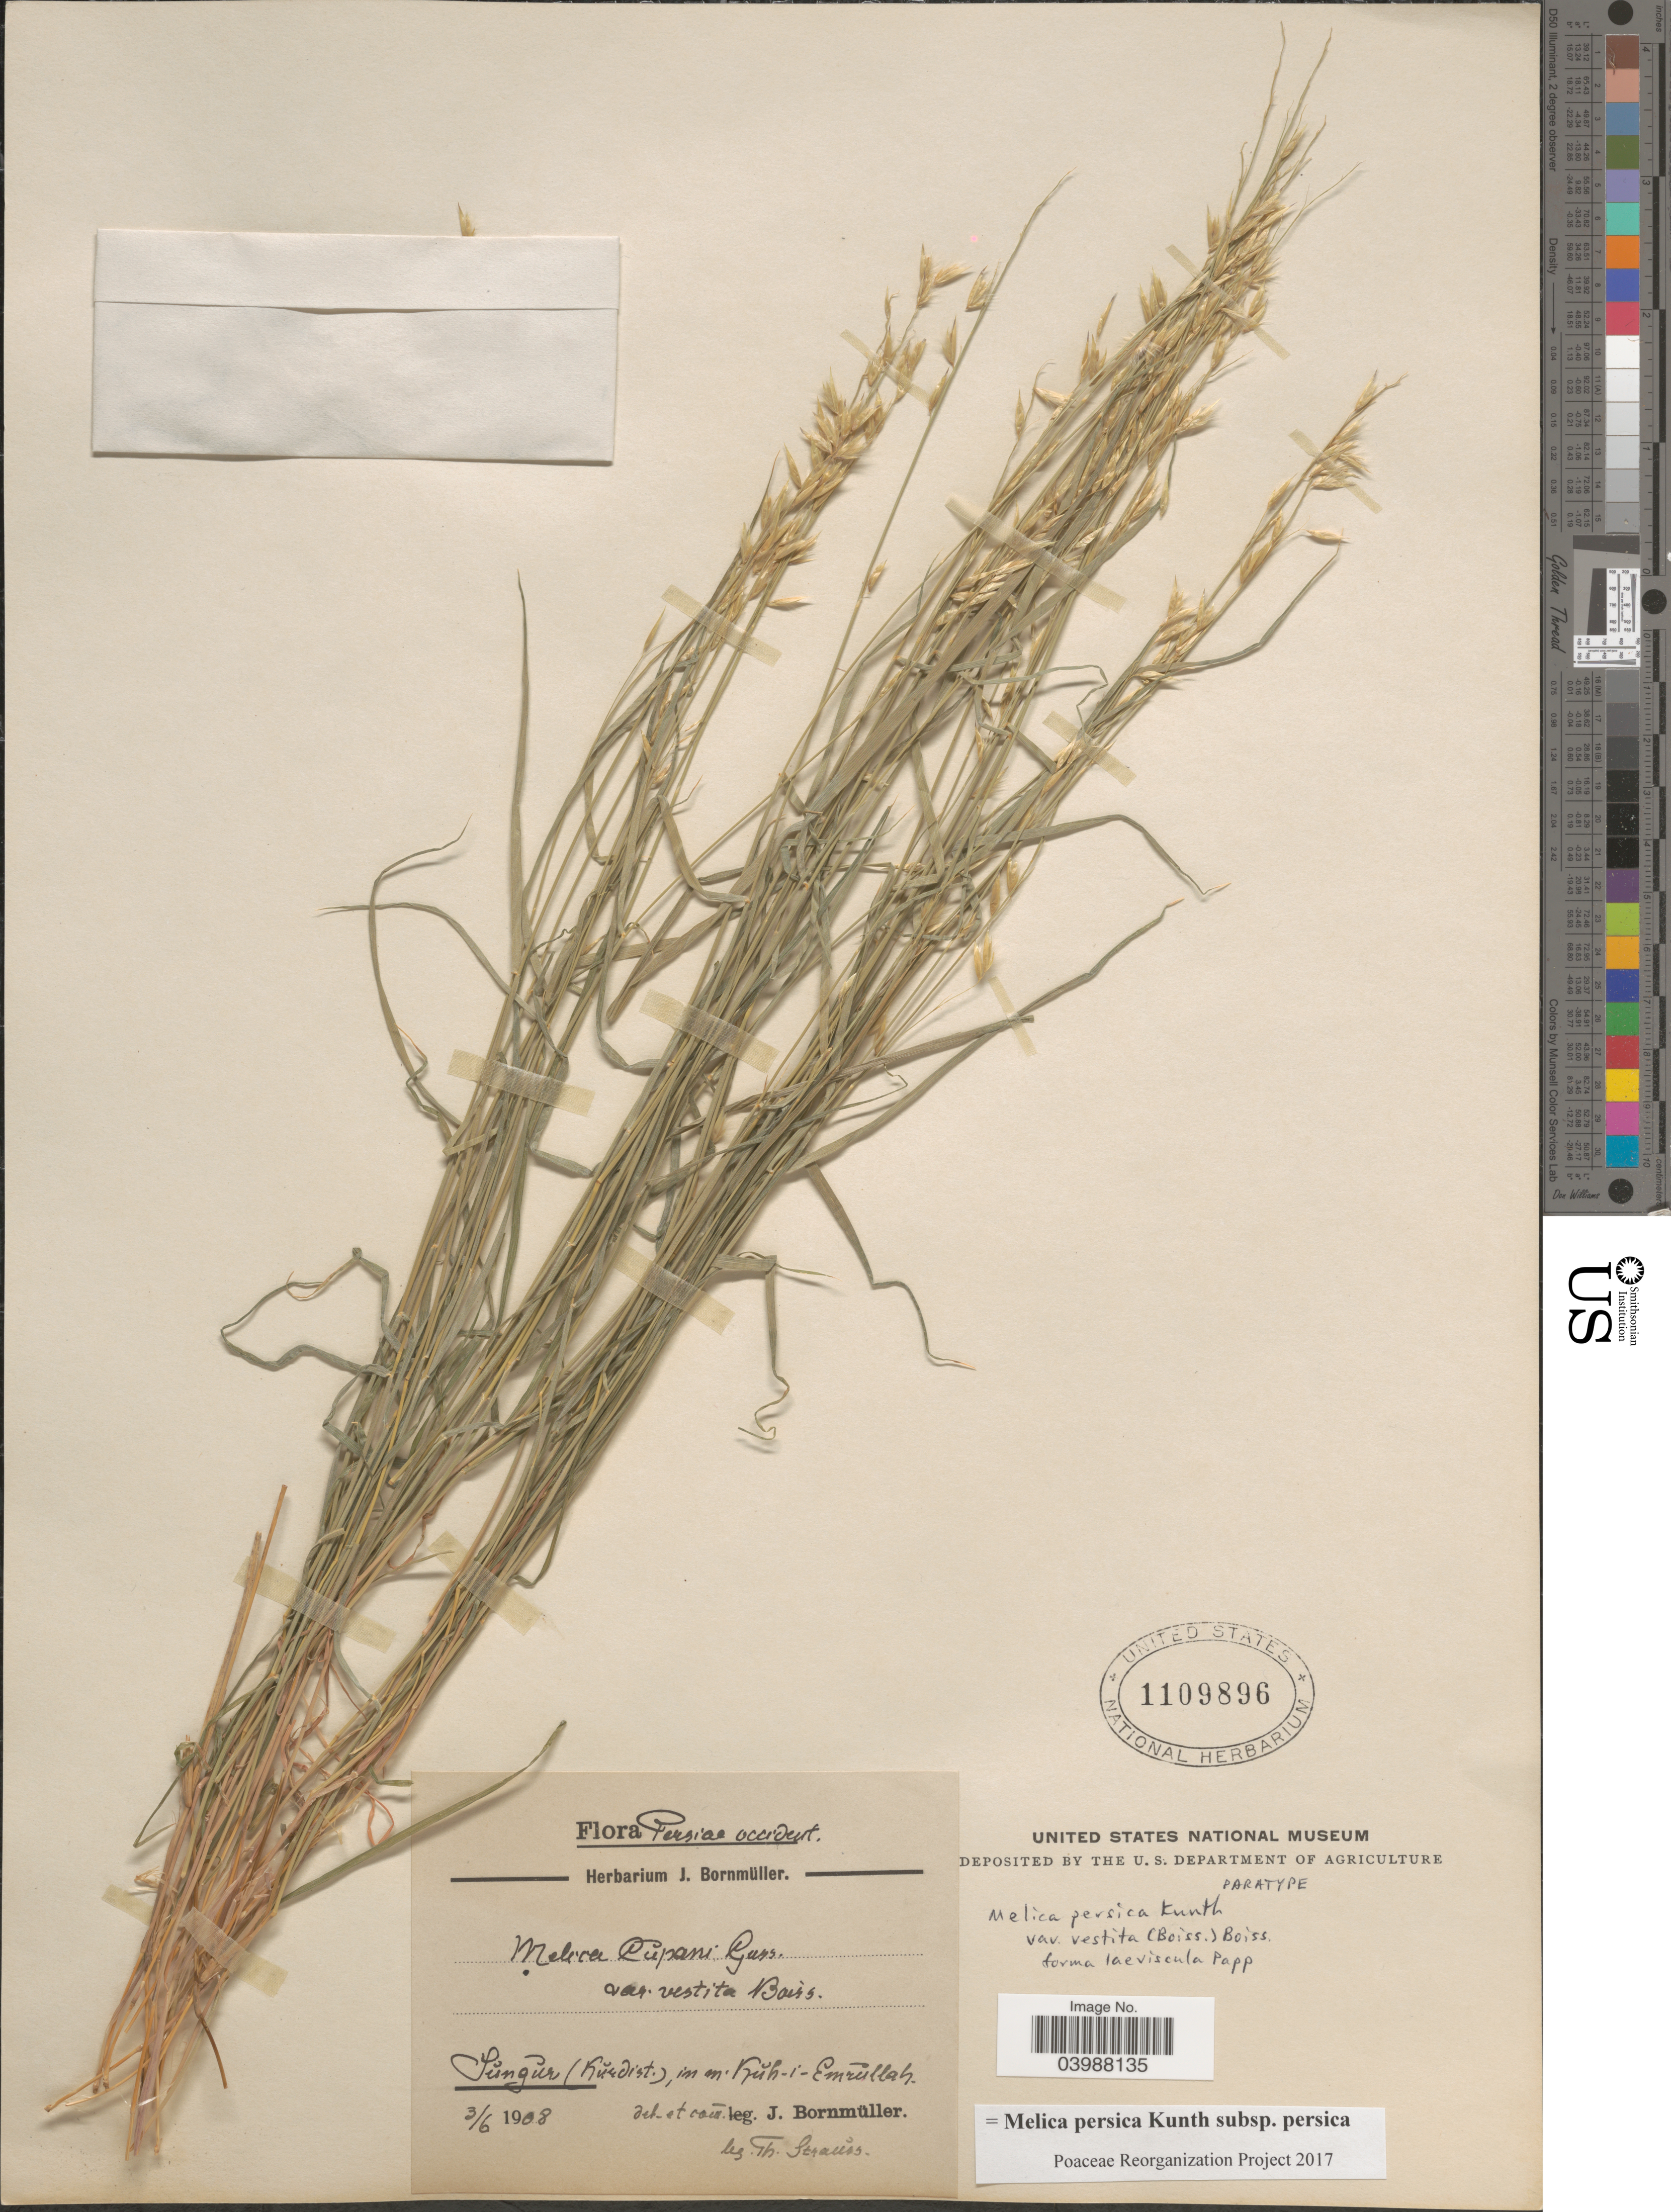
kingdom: Plantae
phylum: Tracheophyta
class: Liliopsida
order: Poales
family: Poaceae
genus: Melica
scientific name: Melica persica subsp. persica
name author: Kunth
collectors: T. Strauss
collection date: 1908-06-03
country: Iran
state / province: Kurdistan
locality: Persiae occident. Sungur (Kurdist.), in m. Kuh-i-Emrullah.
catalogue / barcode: US 1109896